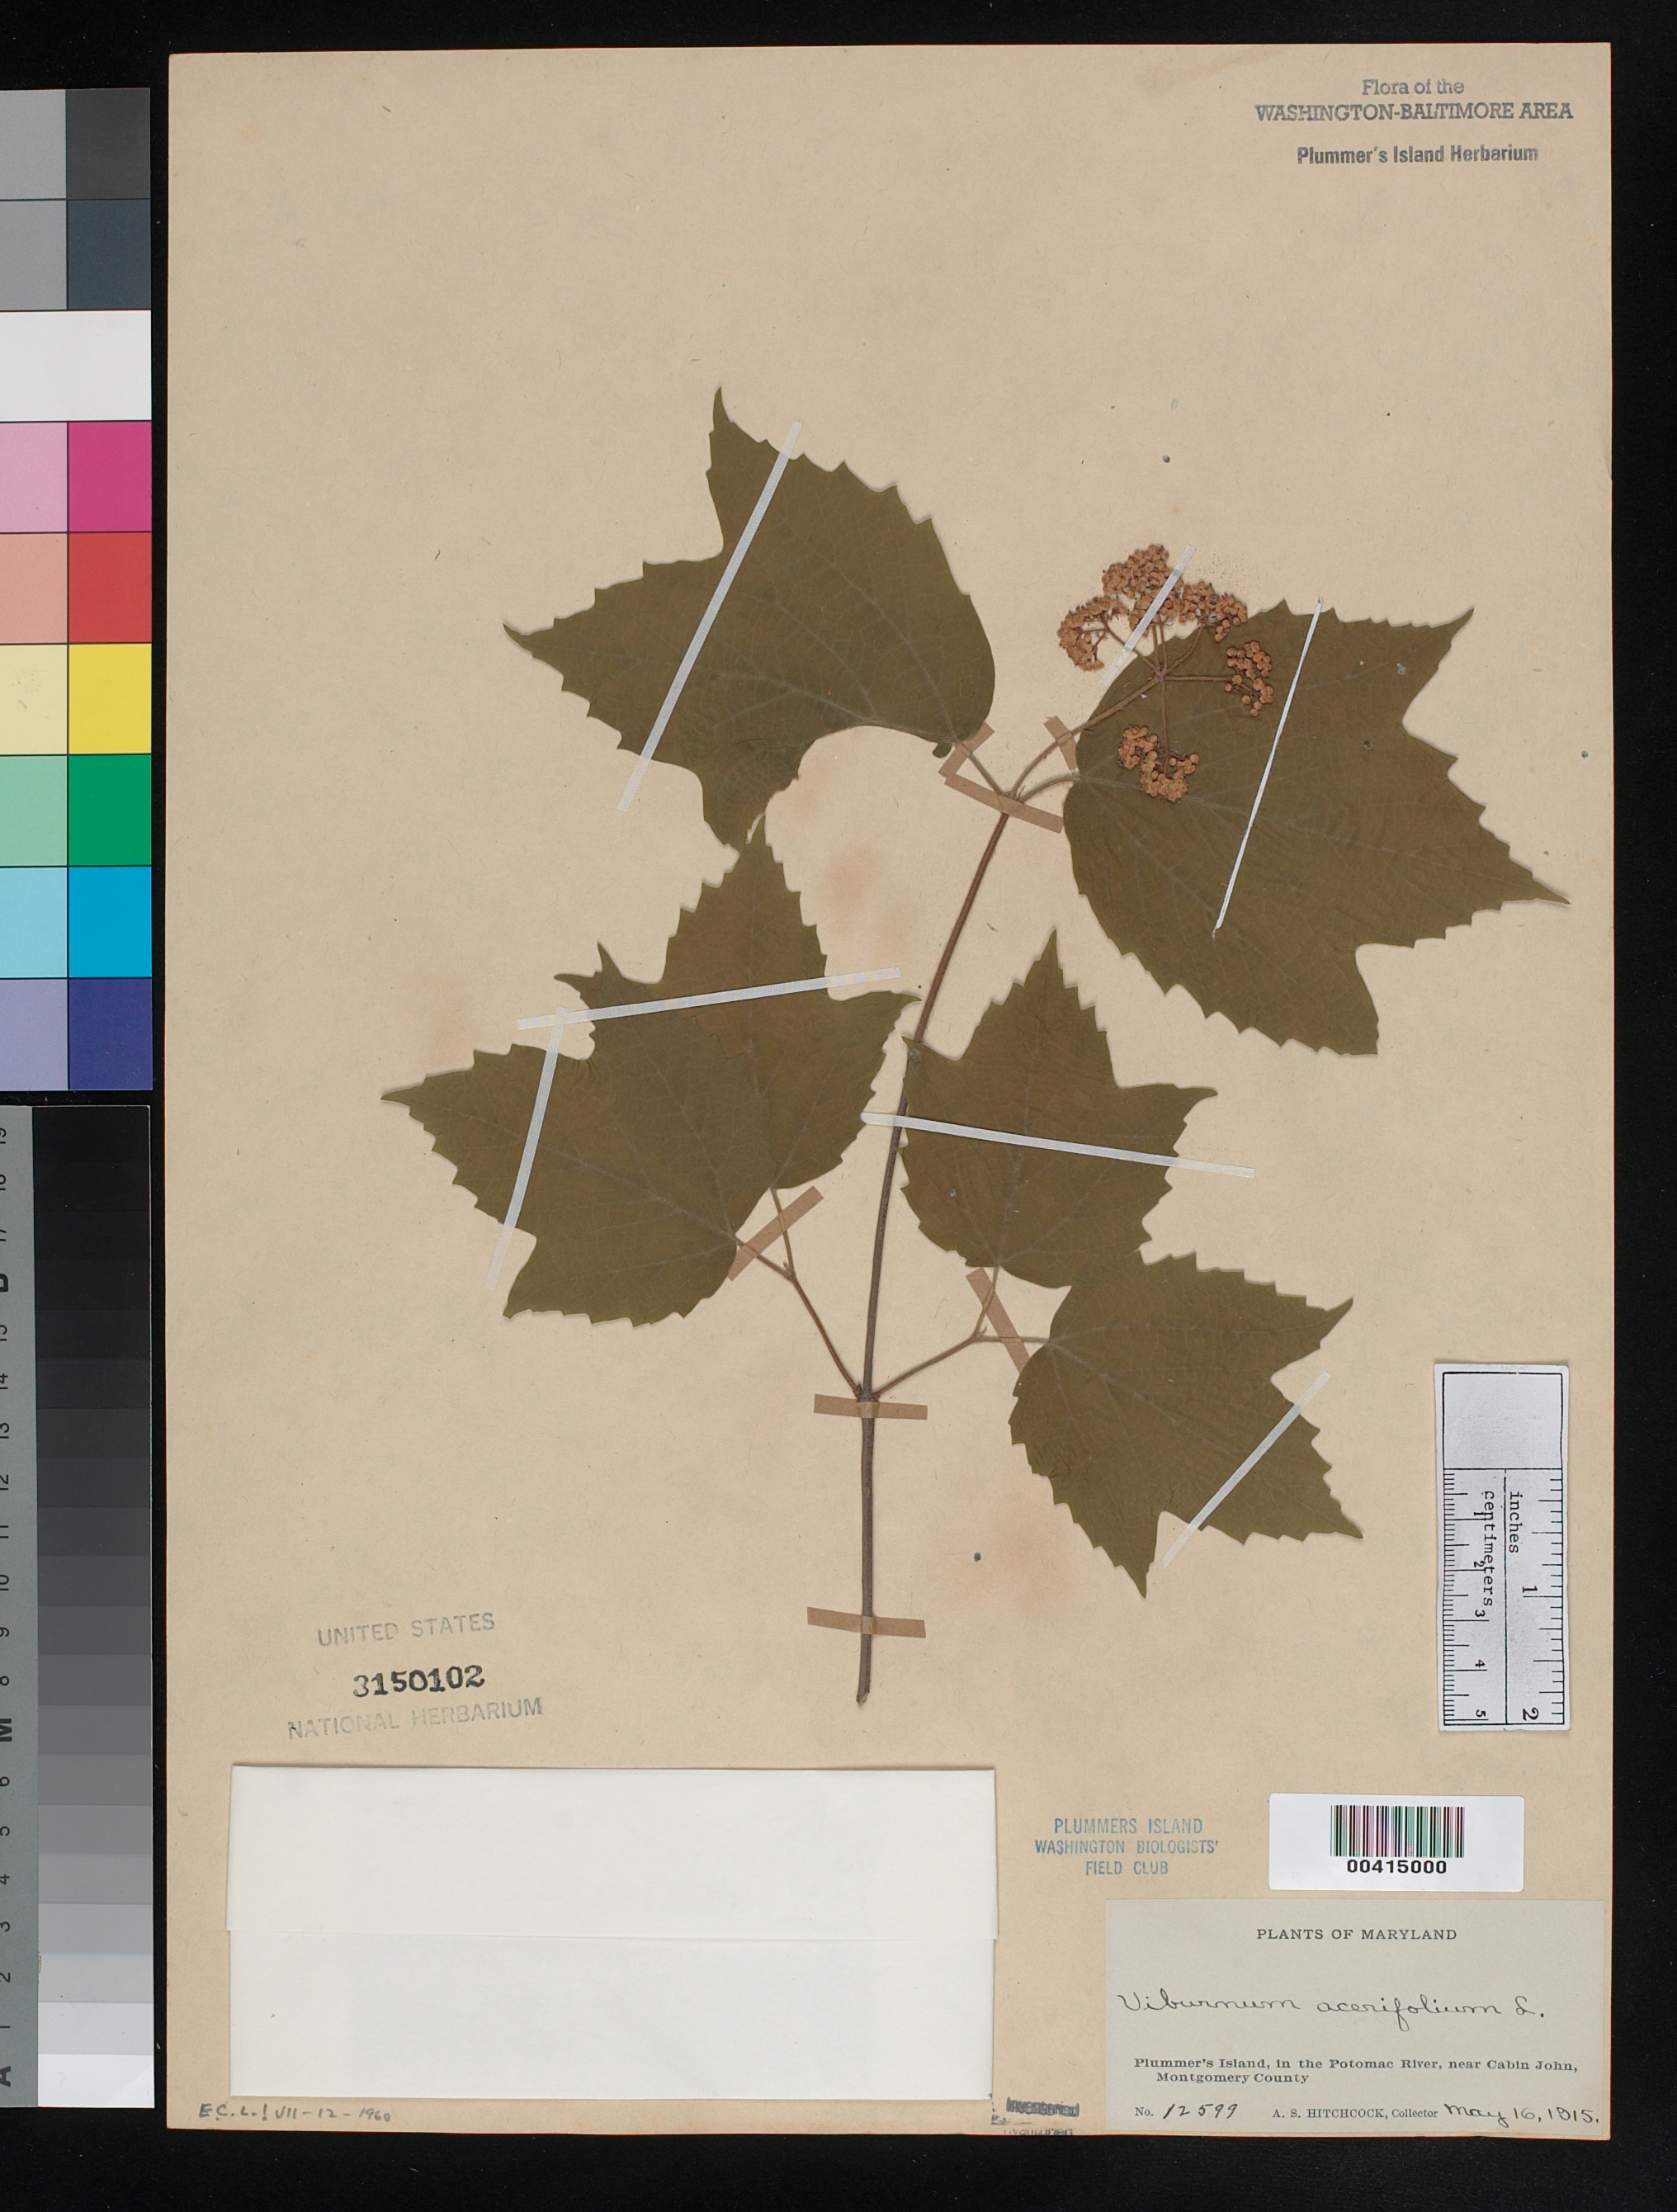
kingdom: Plantae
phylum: Tracheophyta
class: Magnoliopsida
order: Dipsacales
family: Viburnaceae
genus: Viburnum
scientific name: Viburnum acerifolium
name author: L.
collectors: A. S. Hitchcock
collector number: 12599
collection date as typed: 16 May 1915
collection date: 1915-05-16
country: United States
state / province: Maryland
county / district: Montgomery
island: Plummers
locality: Plummer's Island C. & O. Canal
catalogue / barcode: US 3150102